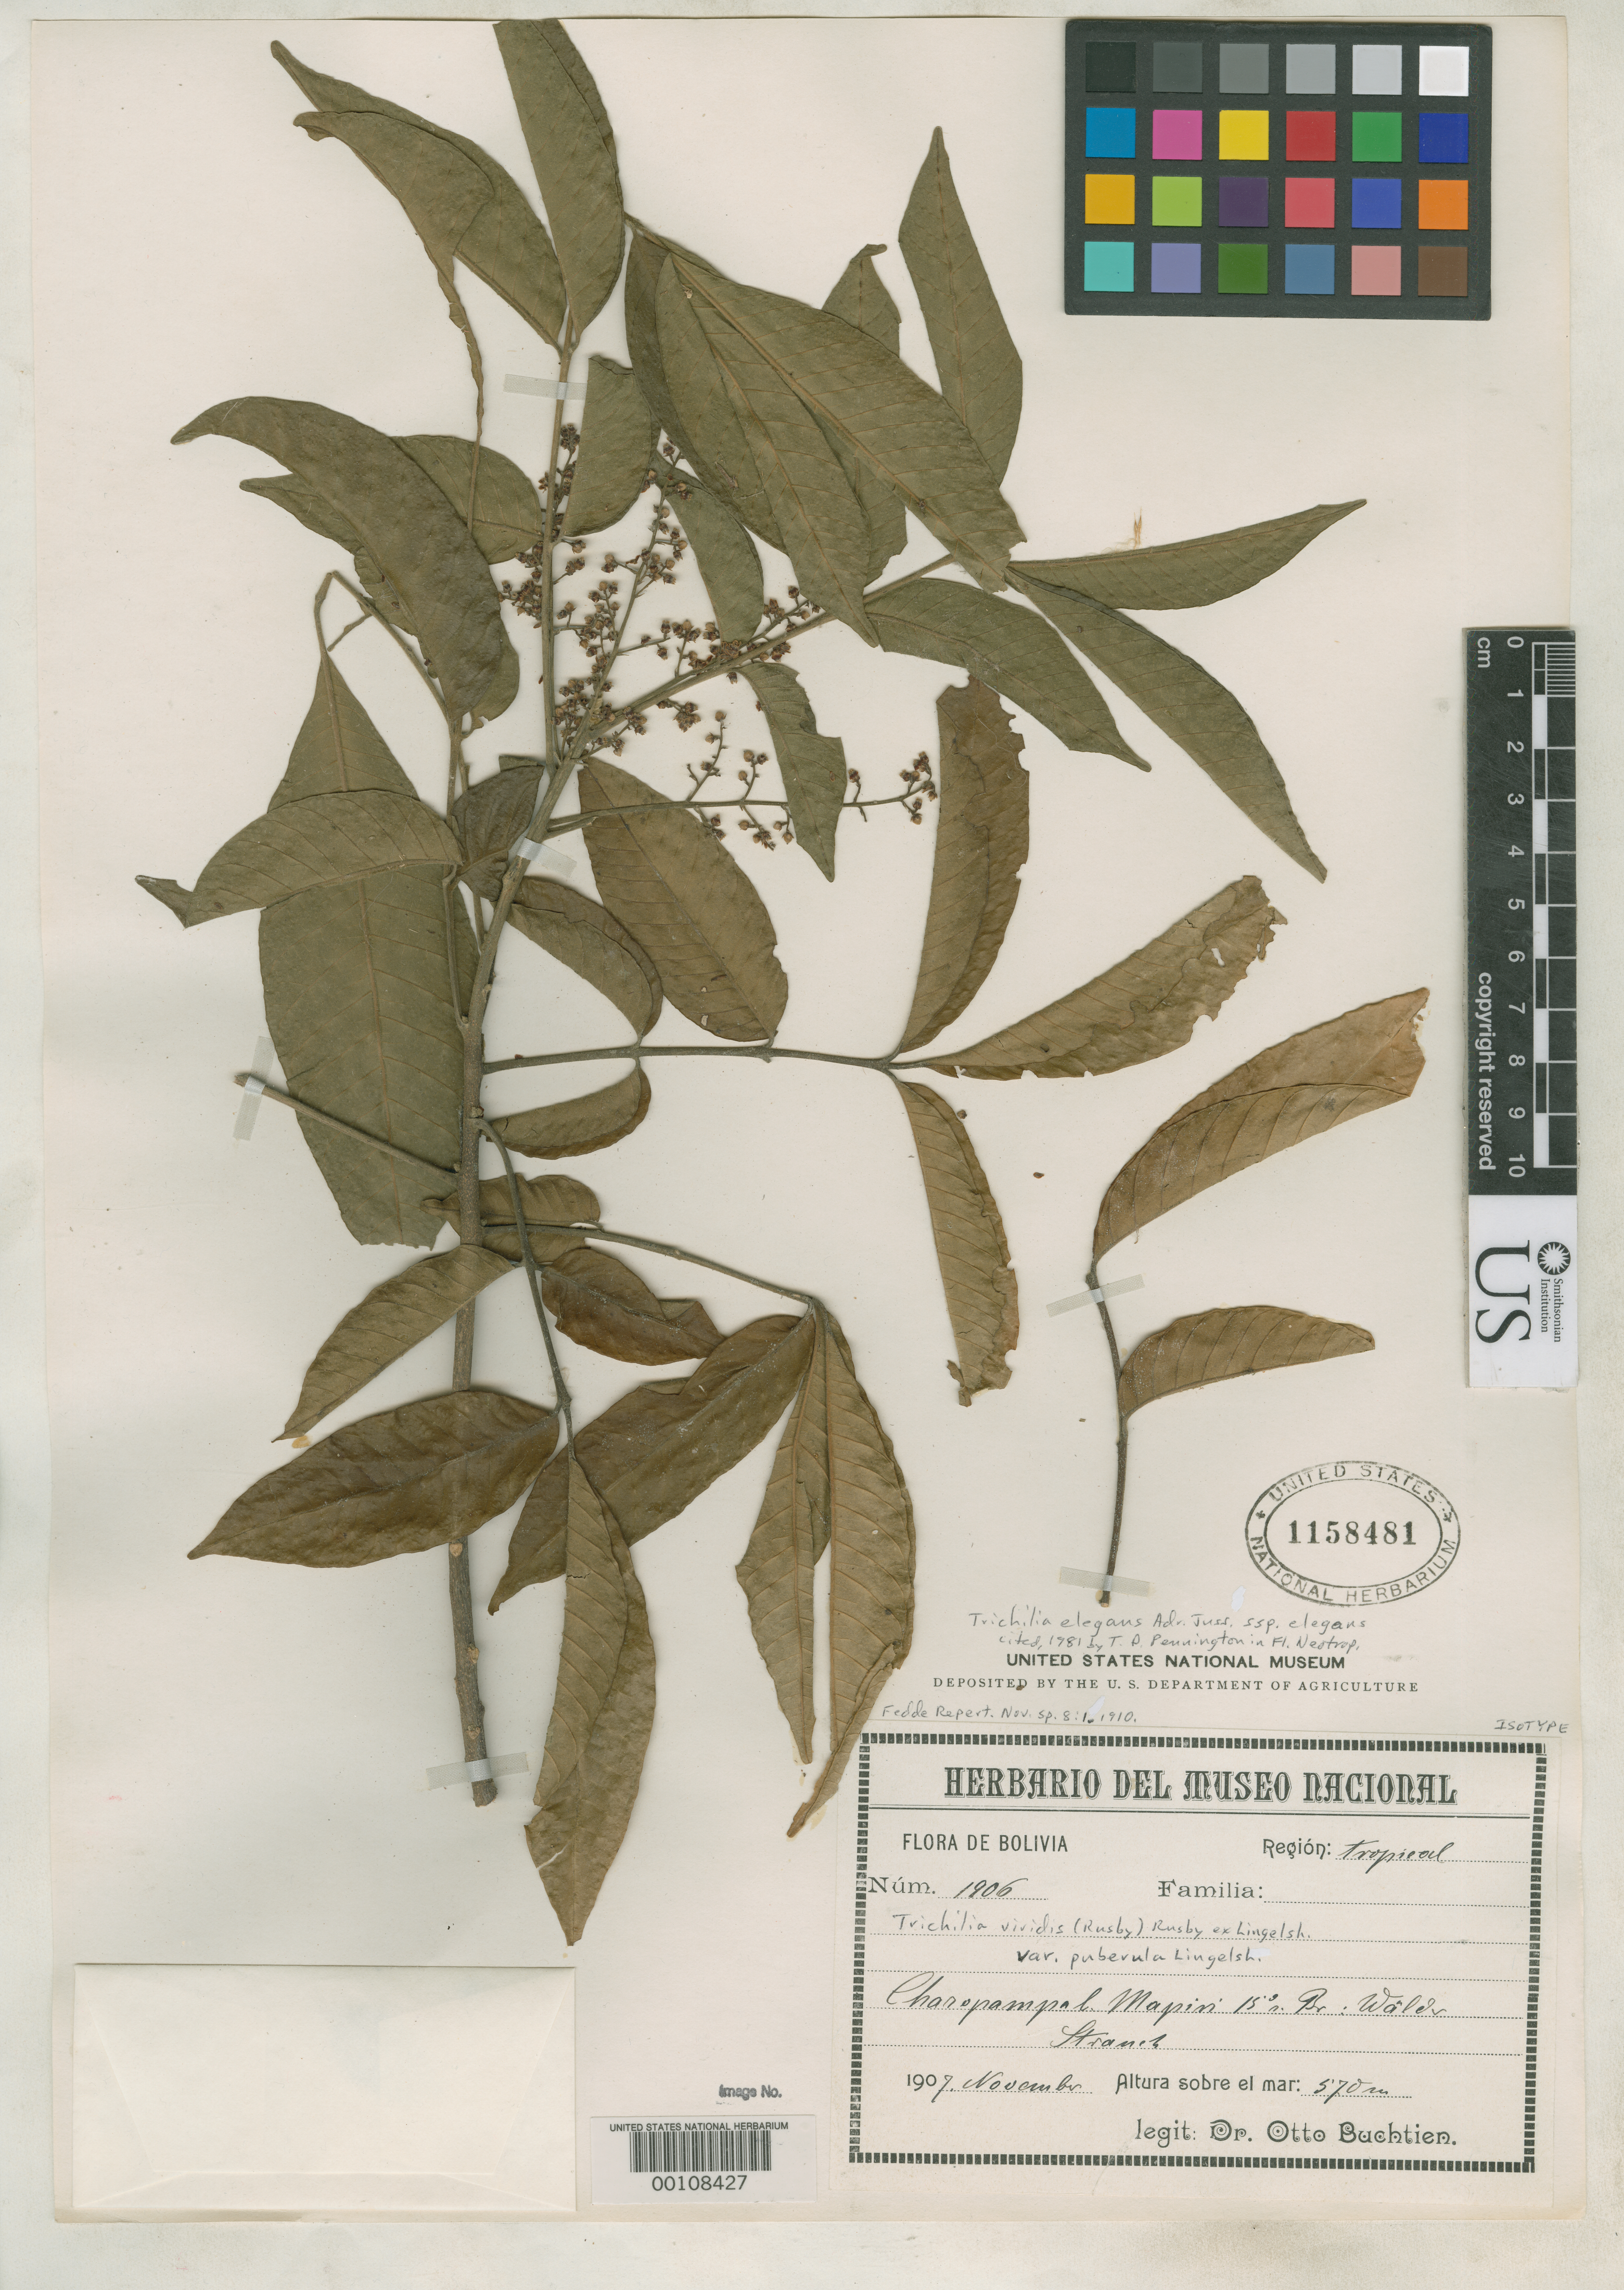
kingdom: Plantae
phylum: Tracheophyta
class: Magnoliopsida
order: Sapindales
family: Meliaceae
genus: Trichilia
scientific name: Trichilia vividis var. puberula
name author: Lingelsh.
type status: Isotype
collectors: O. Buchtien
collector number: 1906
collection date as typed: Nov 1907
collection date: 1907-11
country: Bolivia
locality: Charopampa near Mapiri.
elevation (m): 570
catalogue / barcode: US 1158481